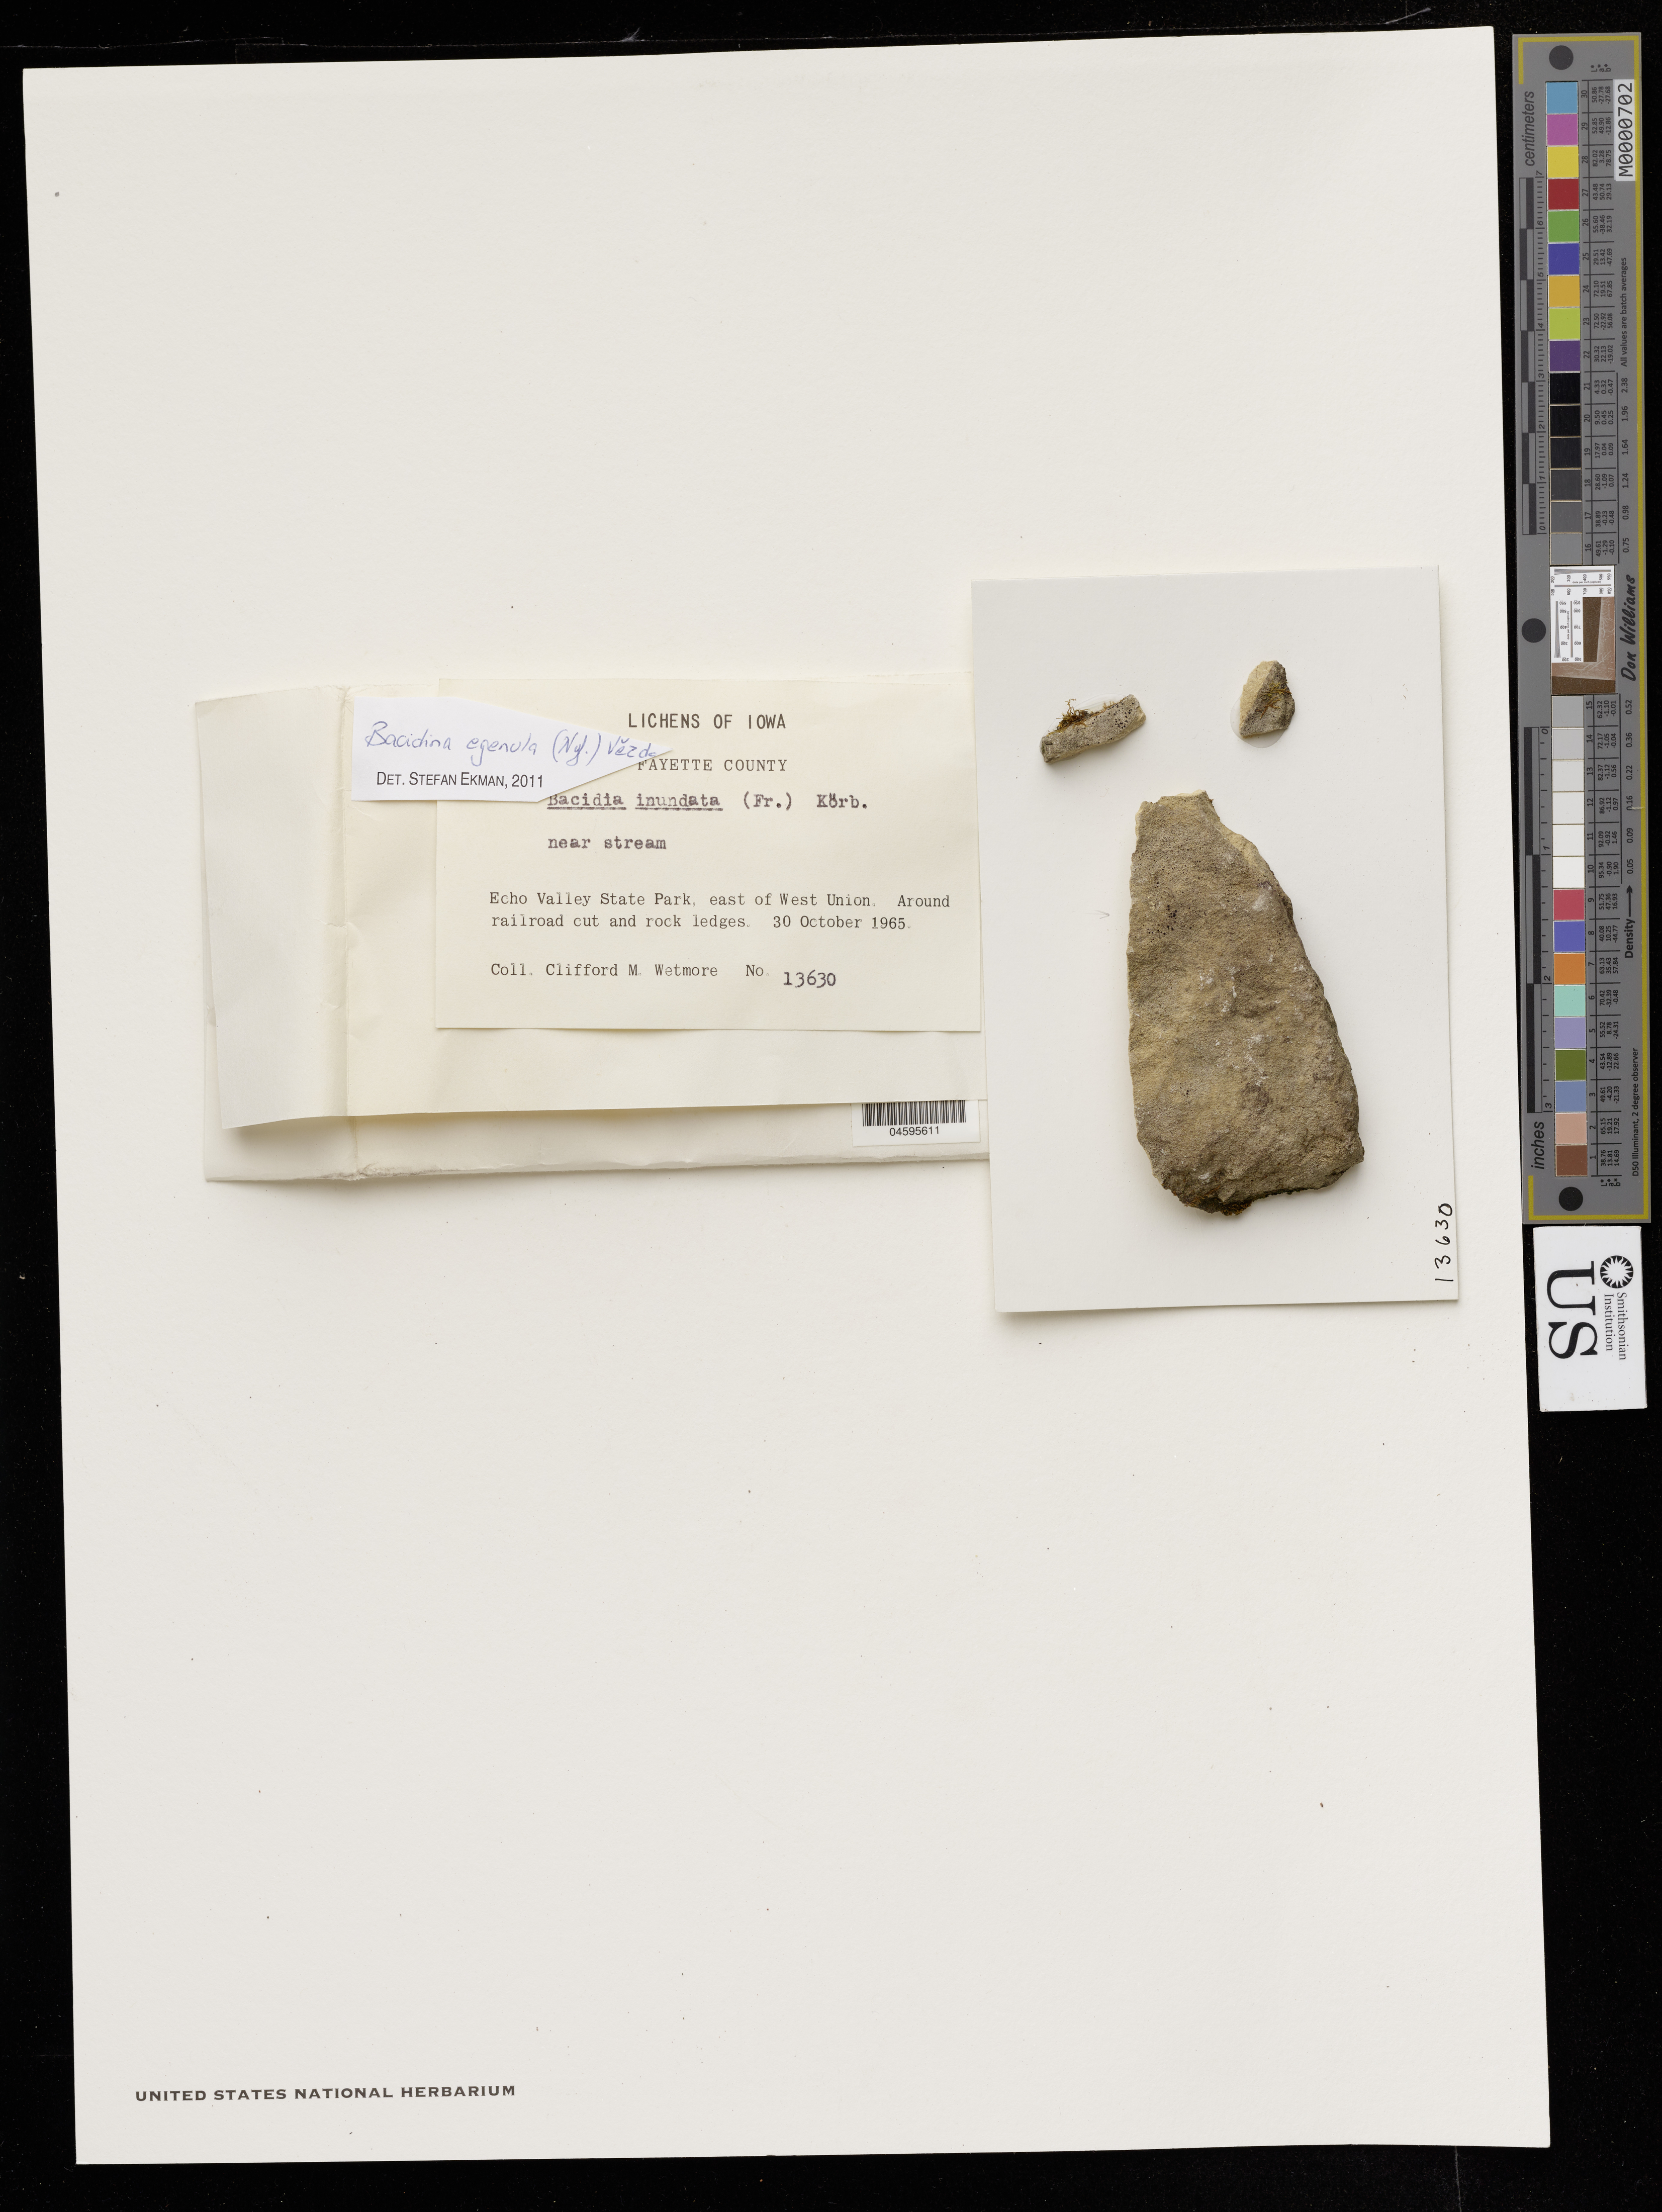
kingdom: Fungi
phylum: Ascomycota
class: Lecanoromycetes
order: Lecanorales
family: Ramalinaceae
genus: Bacidia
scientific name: Bacidia egenula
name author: (Nyl.) Arnold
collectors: C. Wetmore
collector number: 13630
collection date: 1965-10-30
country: United States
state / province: Iowa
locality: Fayette County, Echo Valley State Park, east of West Union, Around railroad cut and rock ledges.